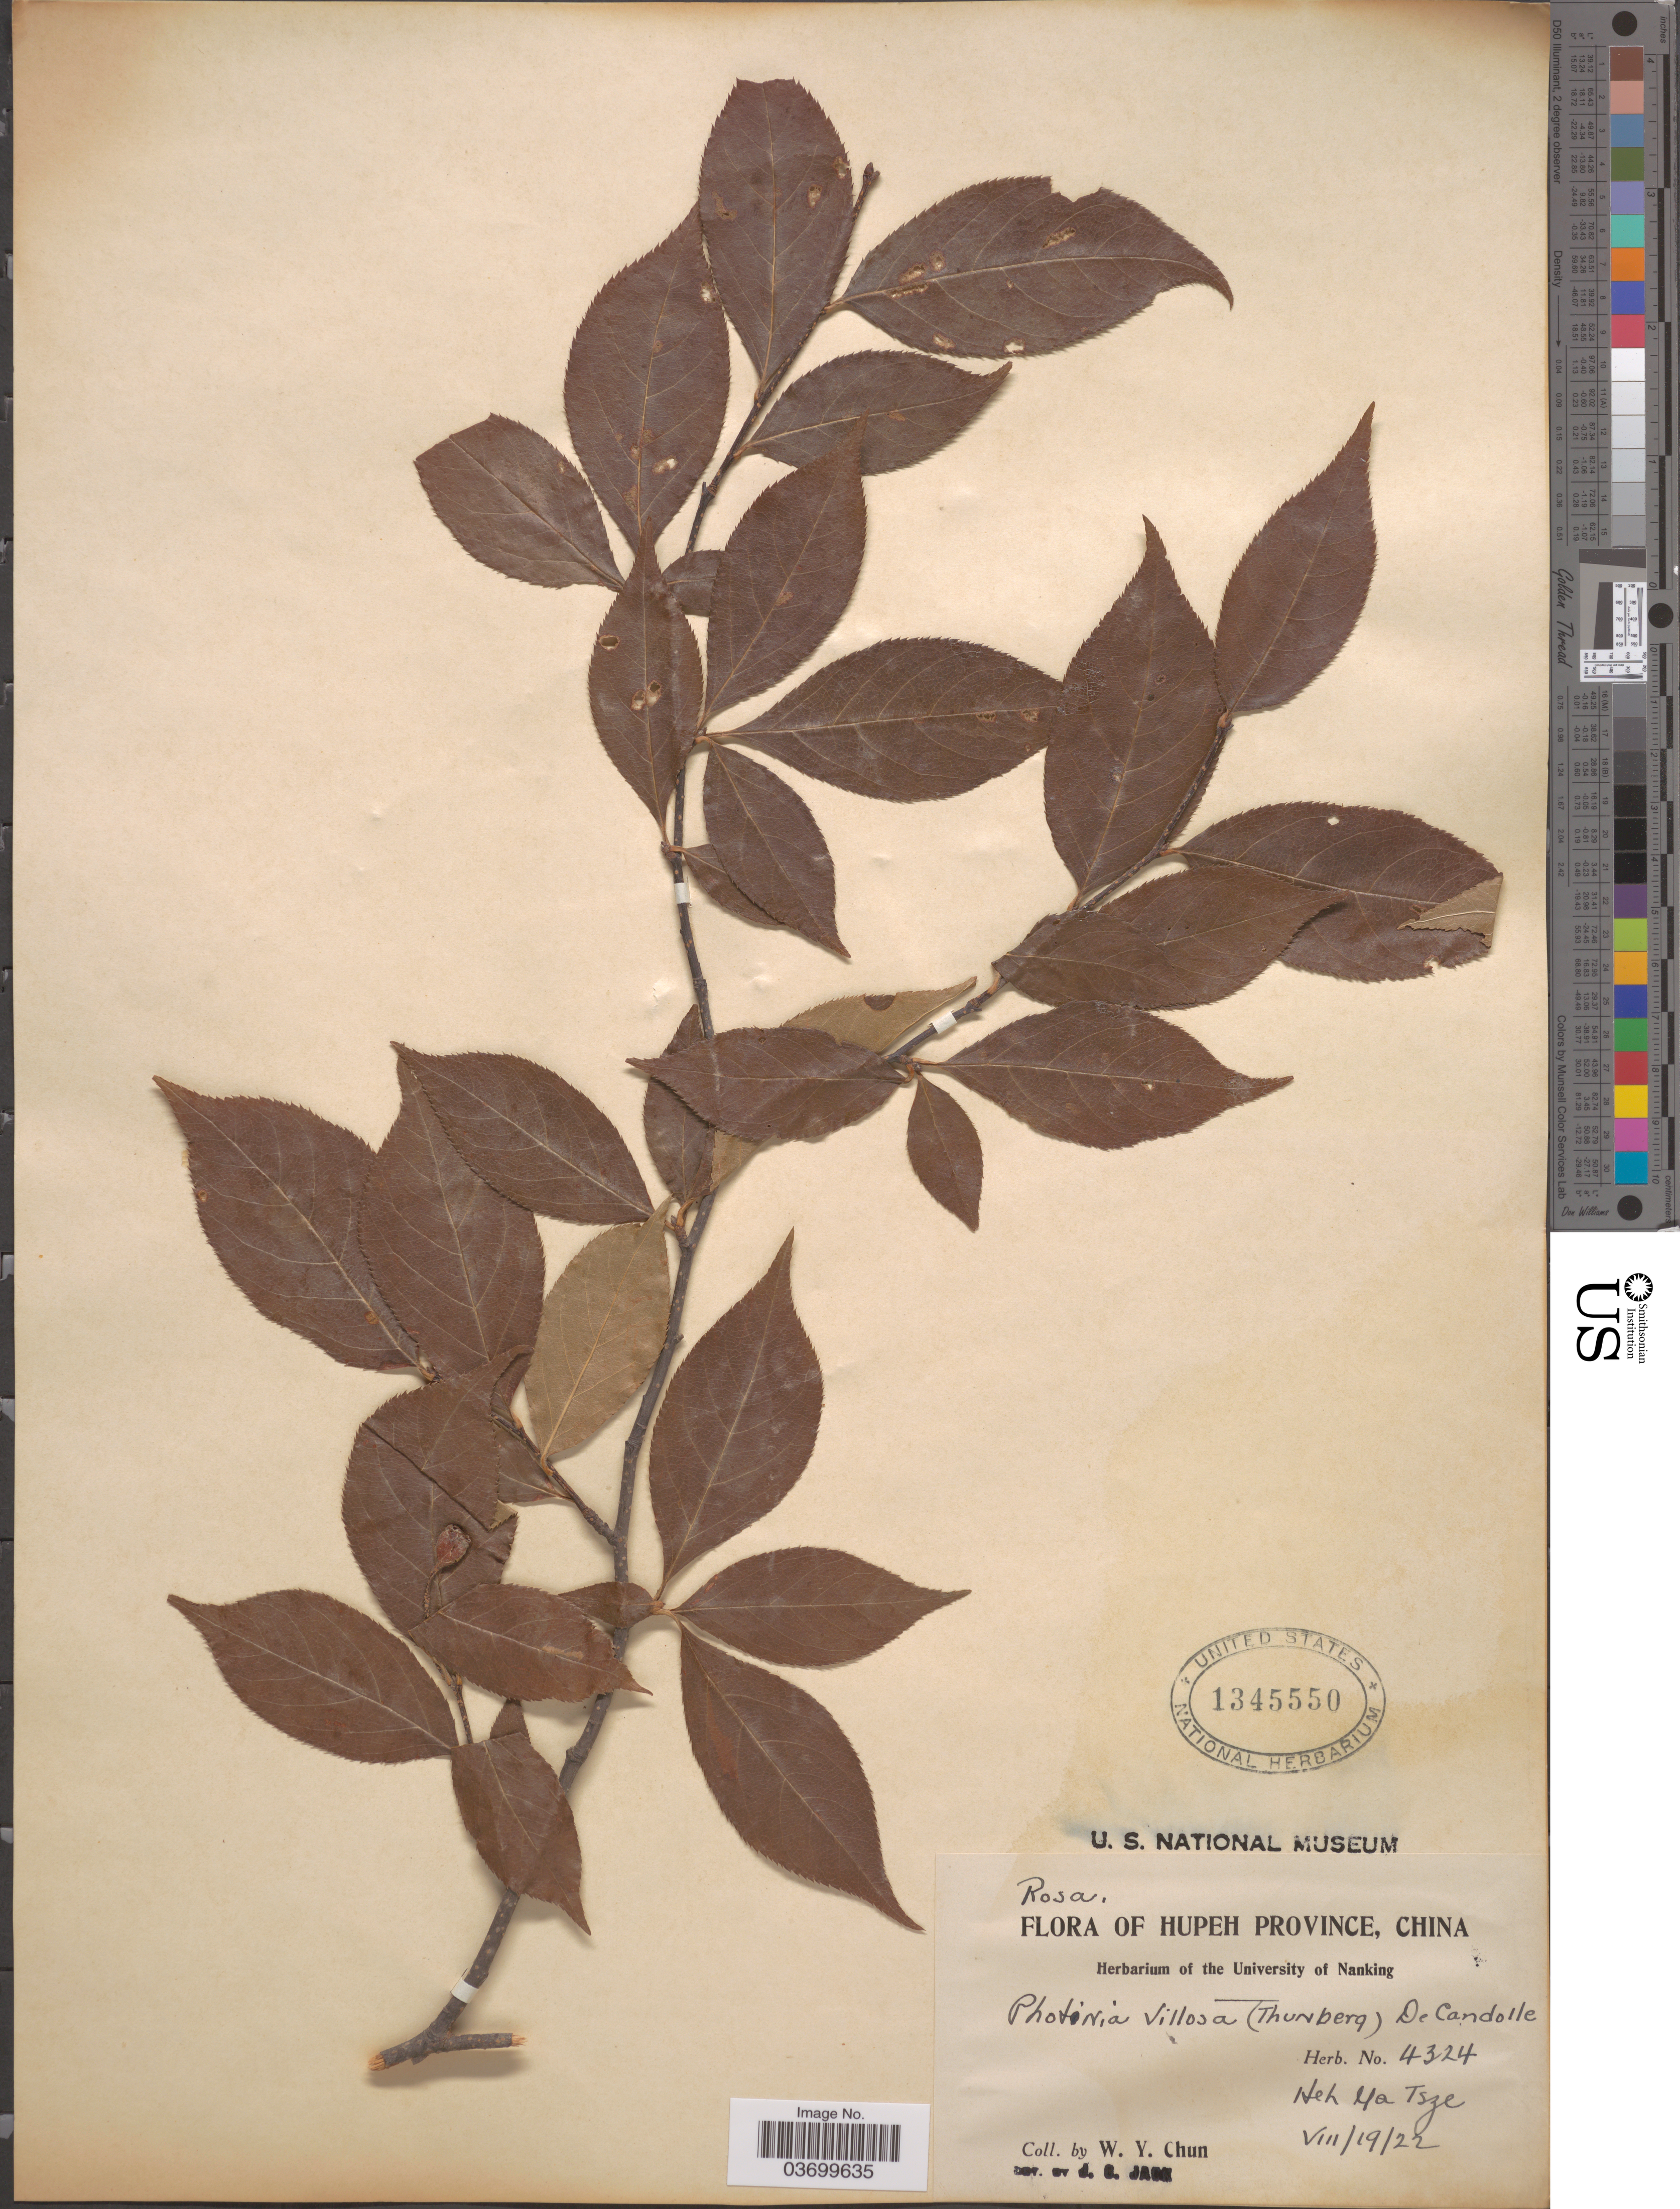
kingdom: Plantae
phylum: Tracheophyta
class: Magnoliopsida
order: Rosales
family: Rosaceae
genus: Photinia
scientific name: Photinia villosa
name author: (DC.) Thunb.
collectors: W. Y. Chun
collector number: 4324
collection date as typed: Transcribed d/m/y: 19/8/22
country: China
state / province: Hubei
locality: Hupeh Province. Heh Ya Tsze.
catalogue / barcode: US 1345550